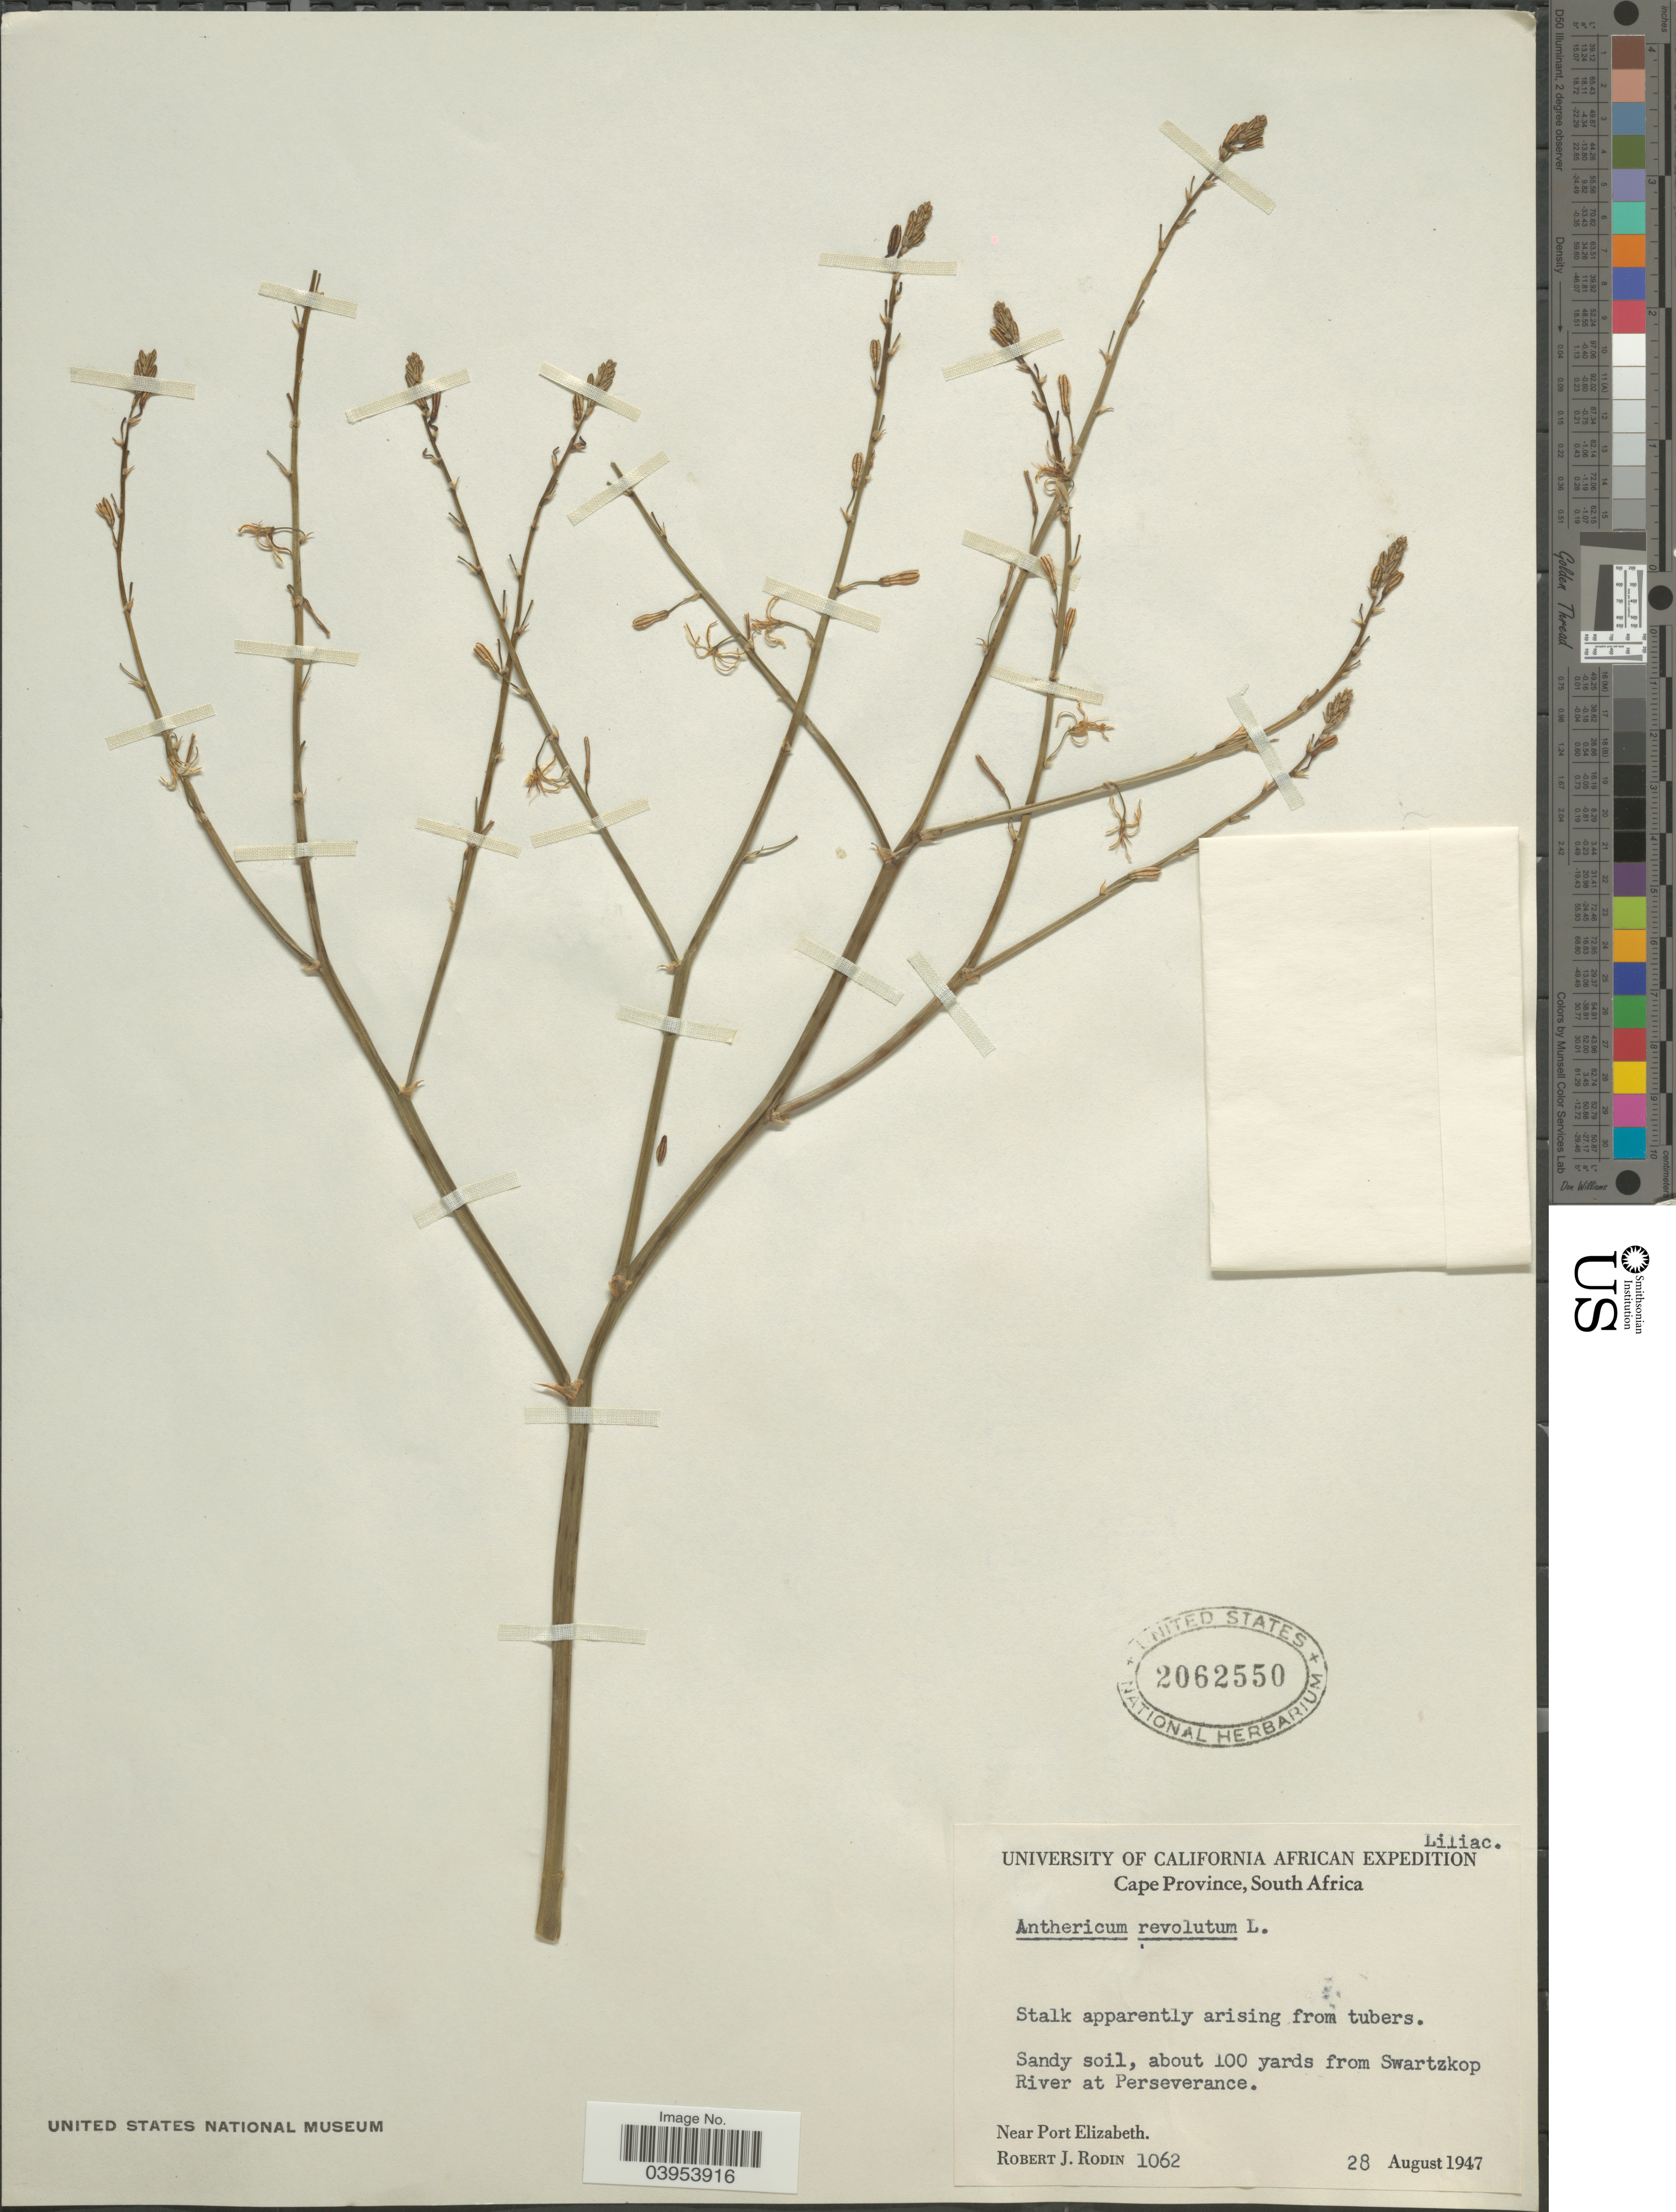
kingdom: Plantae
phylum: Tracheophyta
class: Liliopsida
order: Asparagales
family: Asphodelaceae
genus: Trachyandra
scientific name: Trachyandra revoluta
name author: (L.) Kunth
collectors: R. J. Rodin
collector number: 1062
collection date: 1947-08-28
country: South Africa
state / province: Eastern Cape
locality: About 100 yards from Swartzkop River at Perseverance. Near Port Elizabeth.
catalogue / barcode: US 2062550